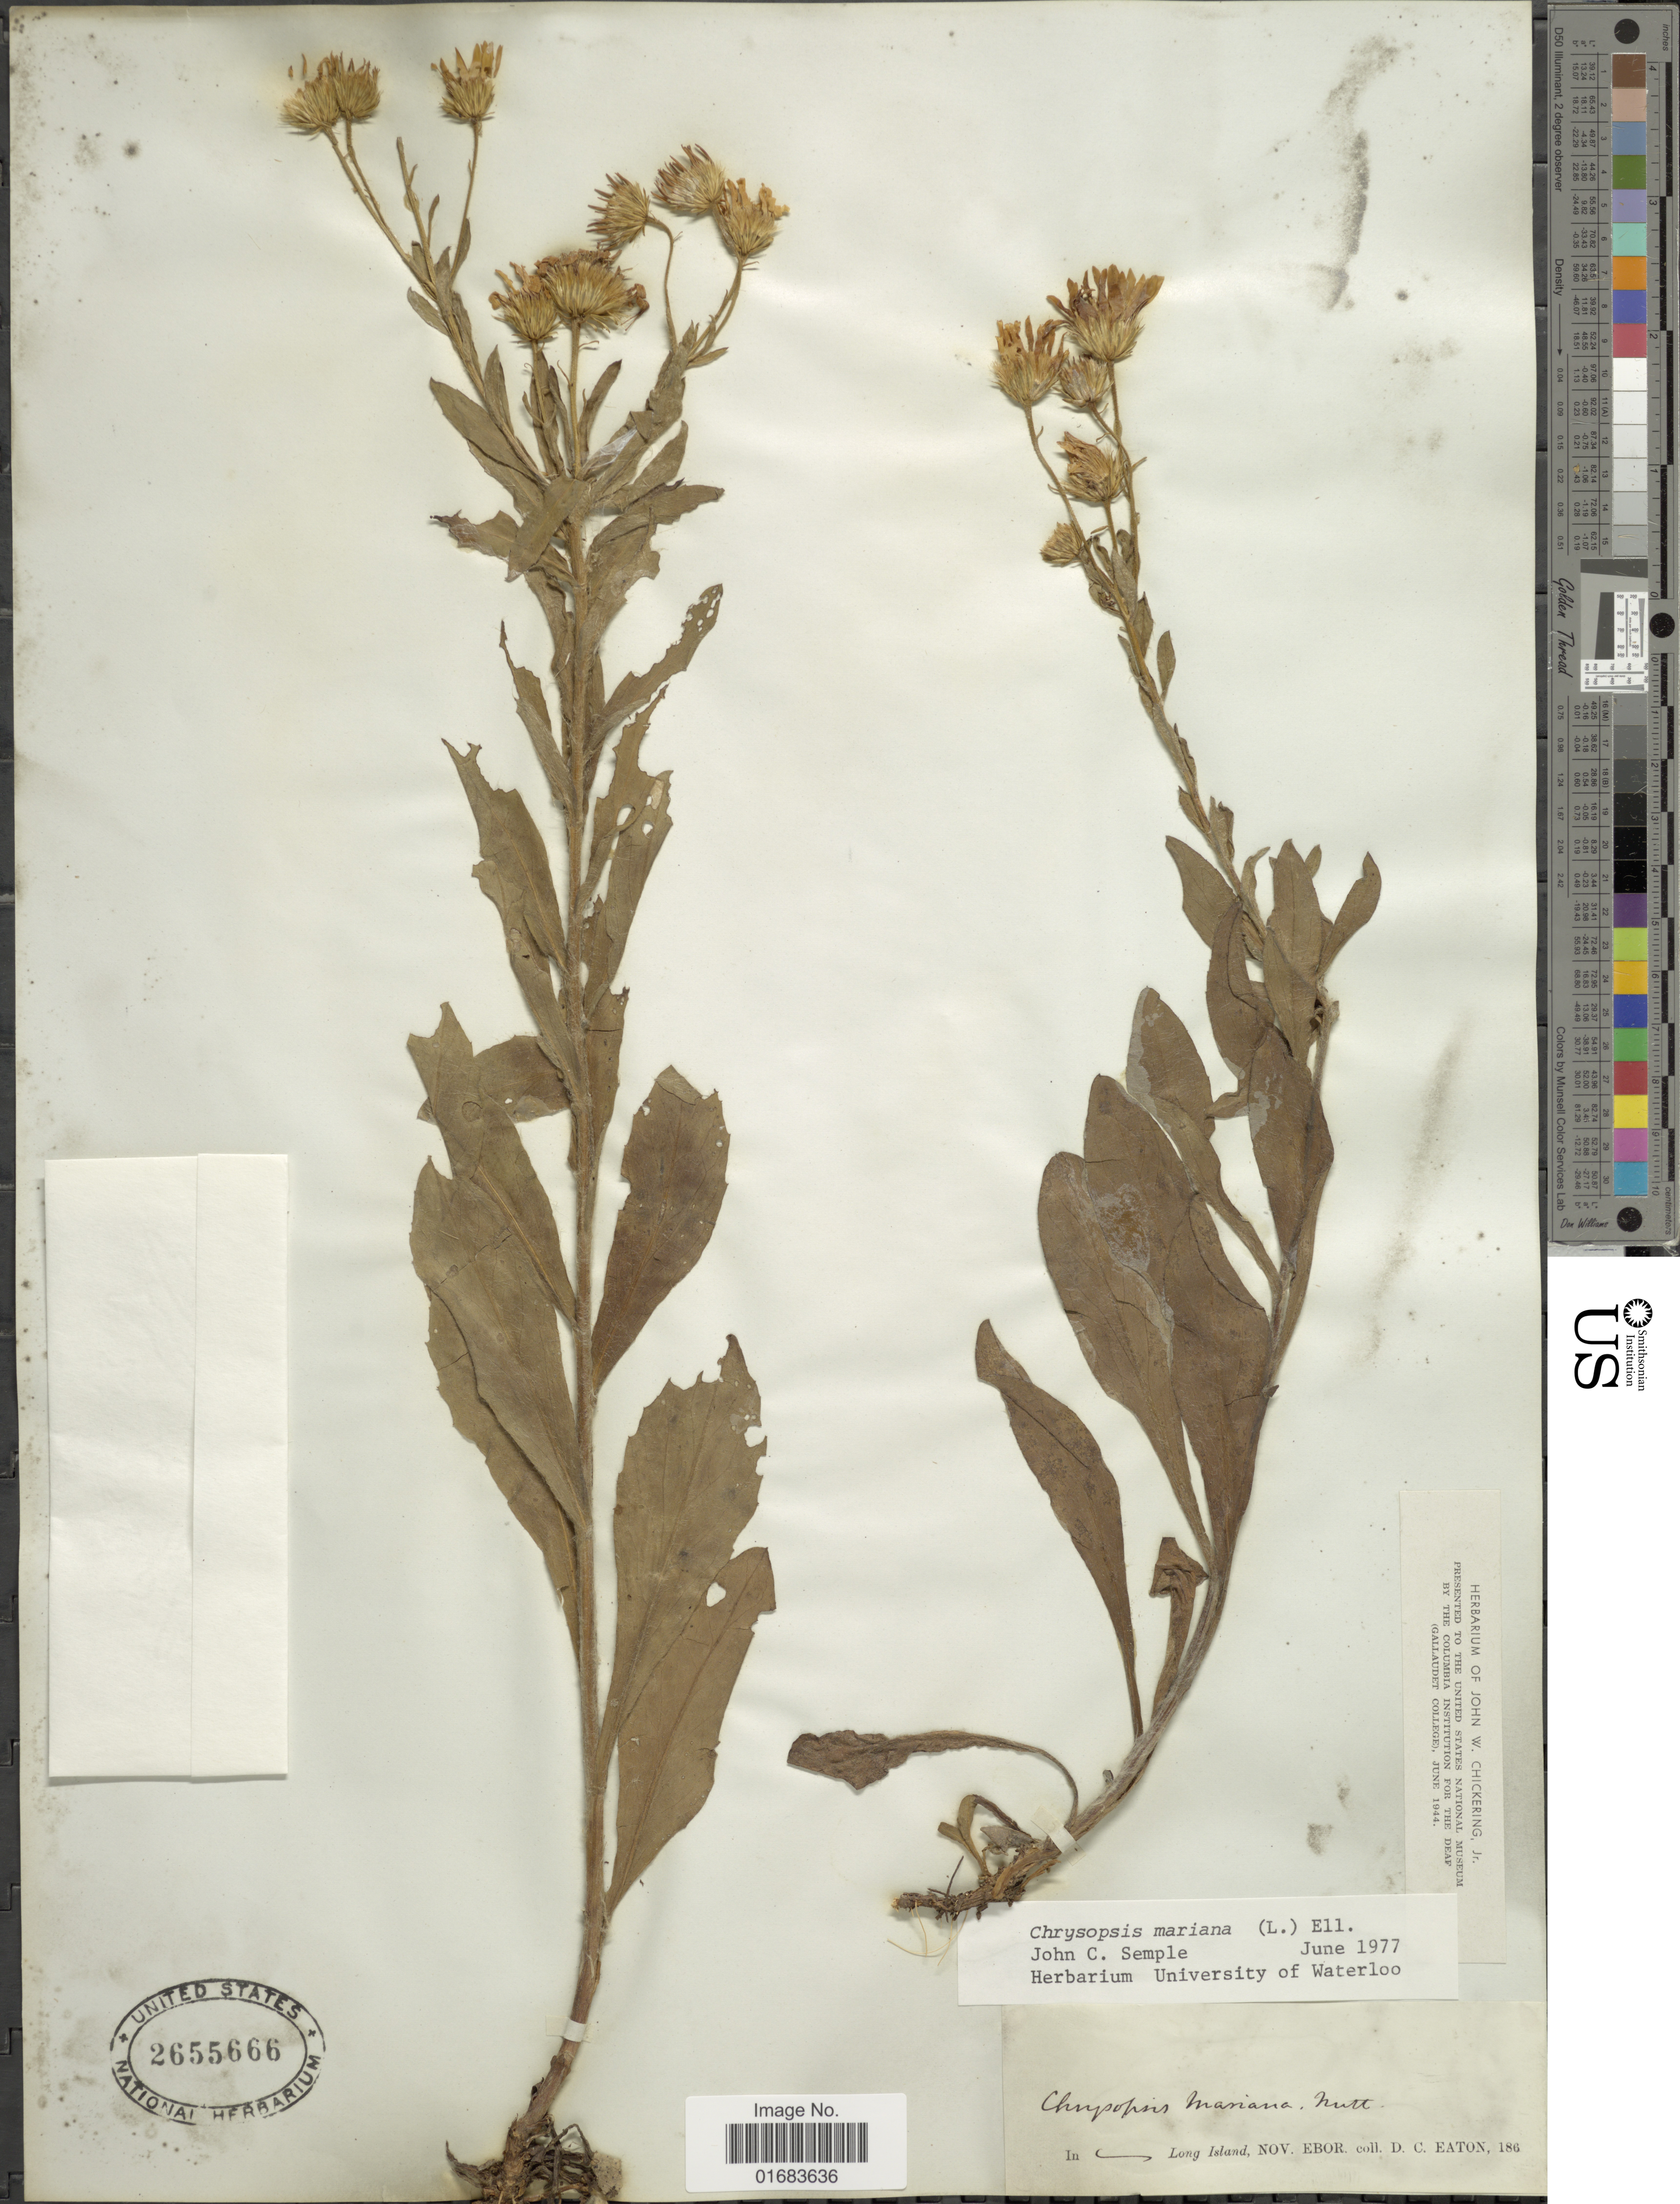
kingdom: Plantae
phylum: Tracheophyta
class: Magnoliopsida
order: Asterales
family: Asteraceae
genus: Chrysopsis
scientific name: Chrysopsis mariana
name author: (L.) Elliott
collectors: D. Eaton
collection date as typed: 186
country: United States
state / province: New York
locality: Long Island. nov,. Ebor.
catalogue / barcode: US 2655666